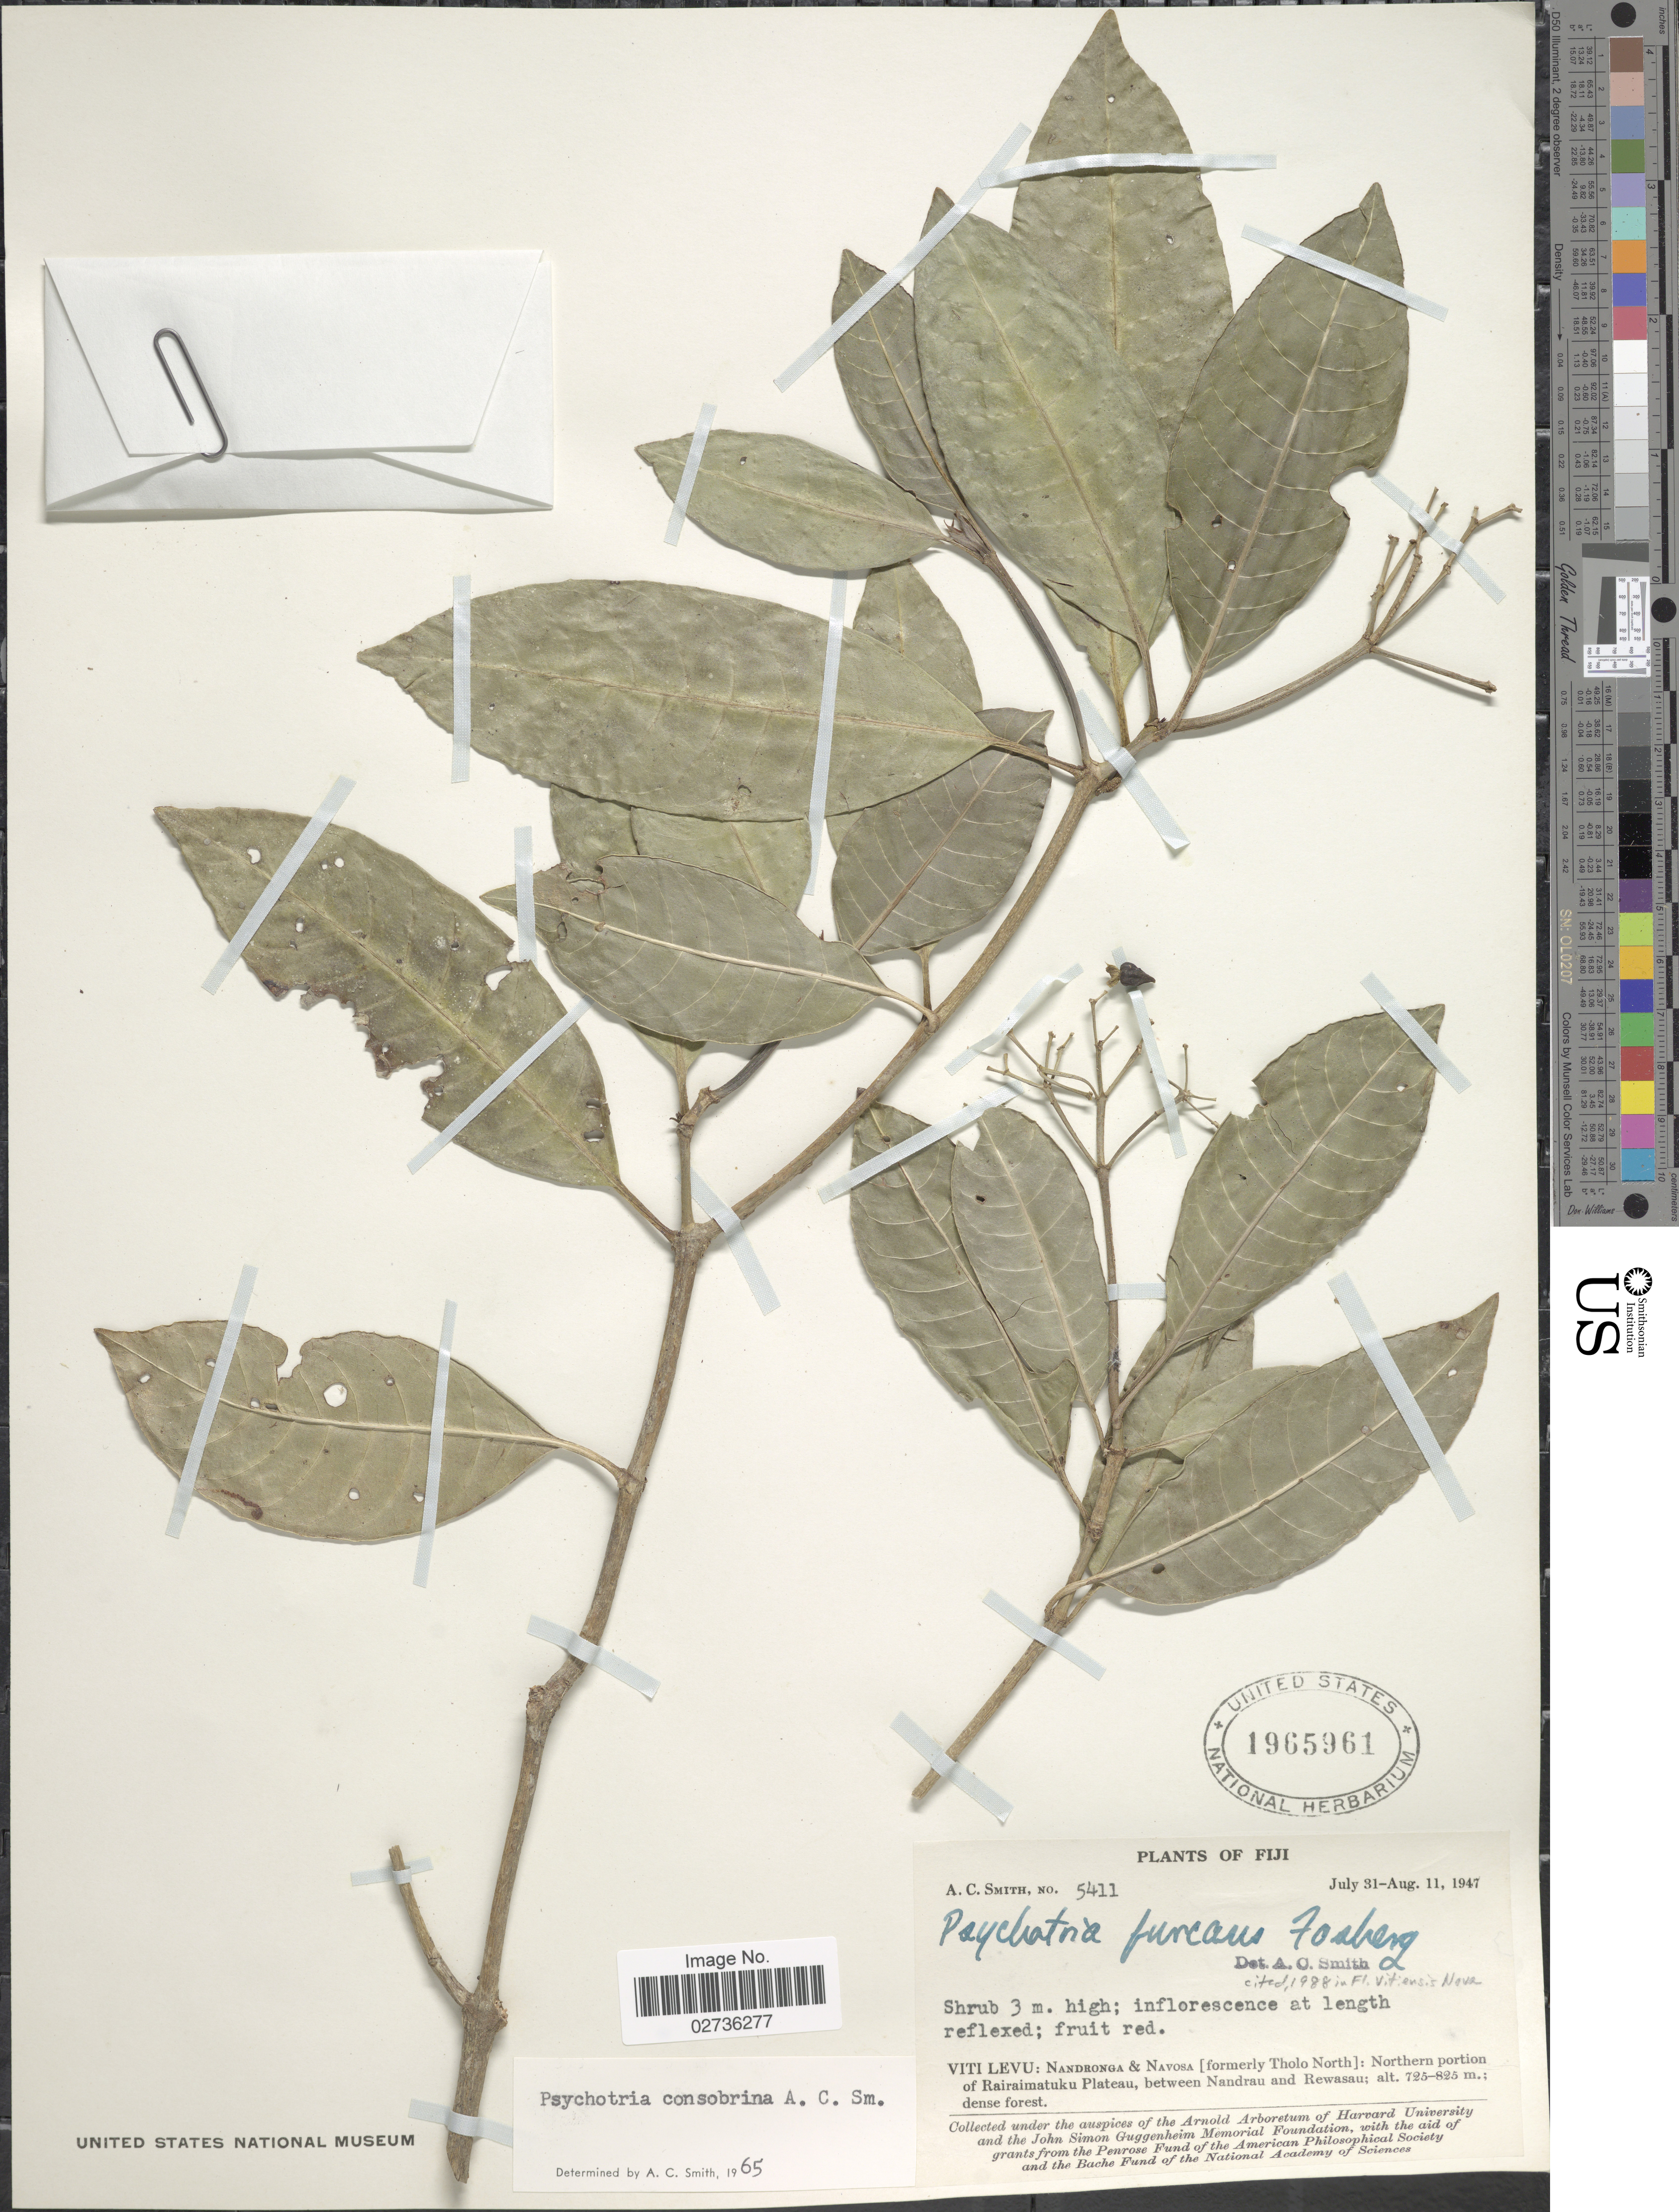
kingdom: Plantae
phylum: Tracheophyta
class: Magnoliopsida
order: Gentianales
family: Rubiaceae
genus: Psychotria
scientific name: Psychotria furcans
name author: Fosberg in A.C. Sm.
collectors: A. C. Smith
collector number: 5411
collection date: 1947-07-31/1947-08-11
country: Fiji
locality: Viti Levu: Nandronga & Navosa [formerly Tholo North]: Northern portion of Rairaimatuku Plateau, between Nandrau and Rewasau.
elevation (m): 725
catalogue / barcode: US 1965961